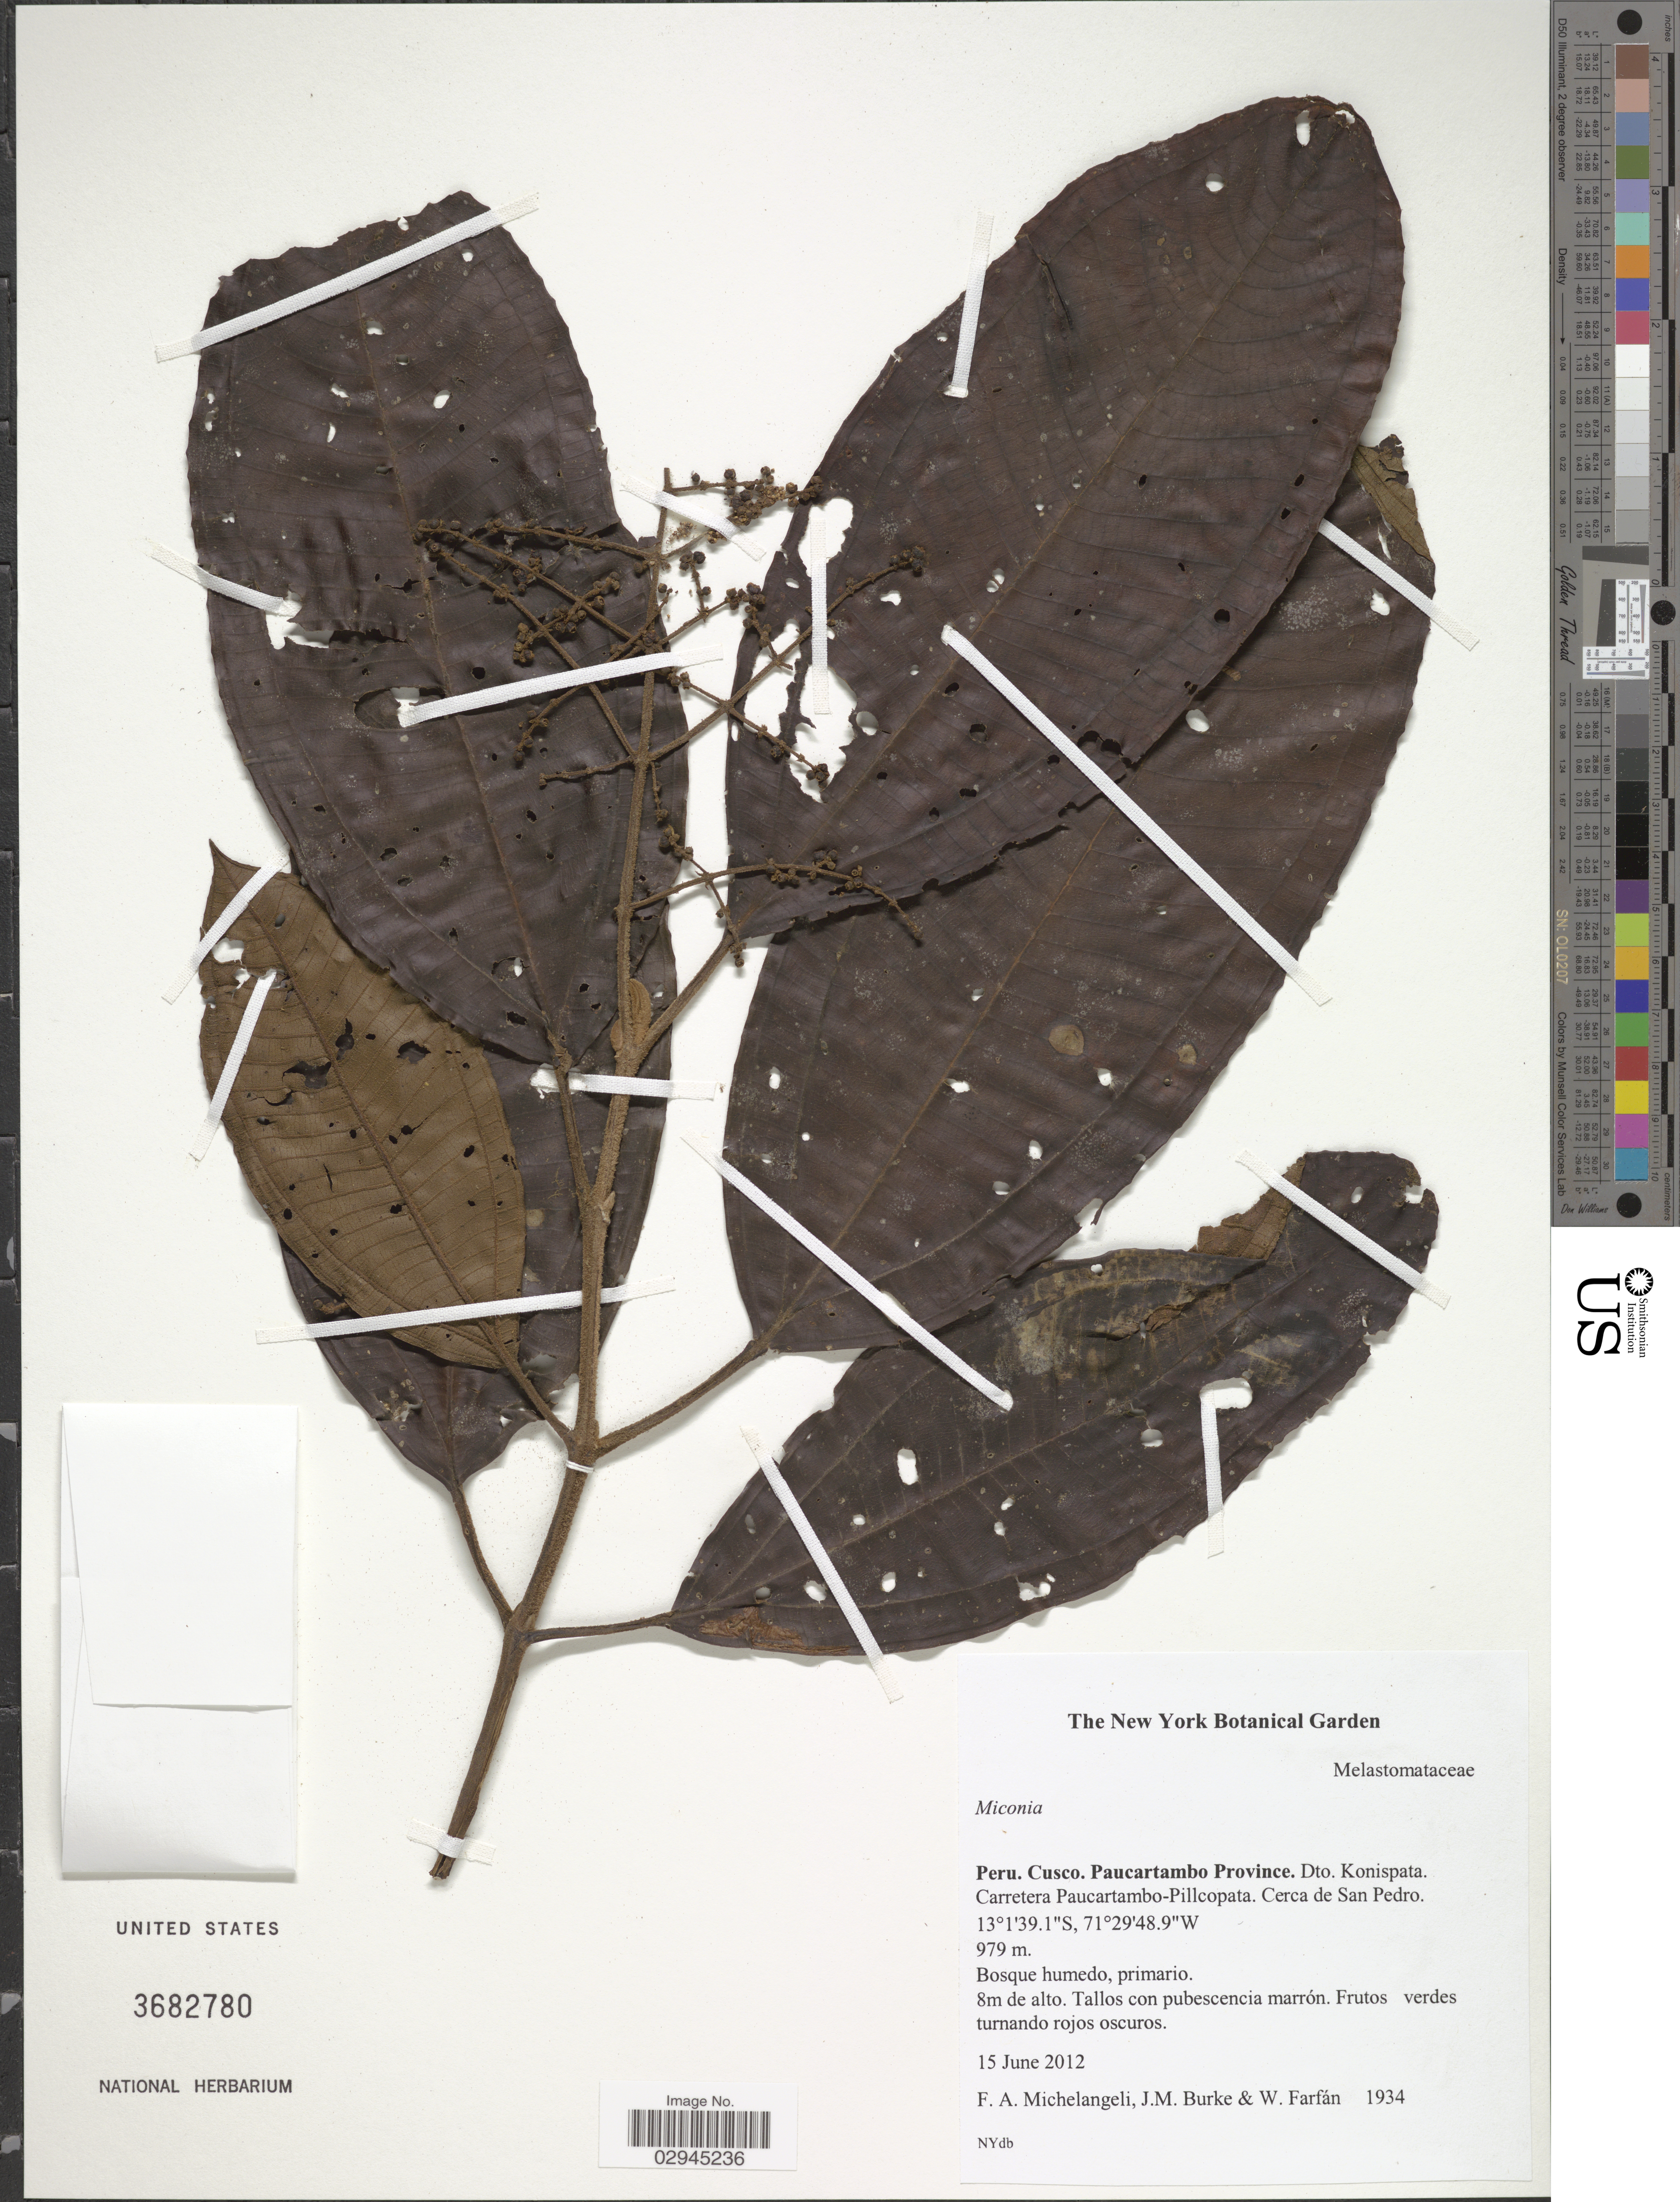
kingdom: Plantae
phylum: Tracheophyta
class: Magnoliopsida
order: Myrtales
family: Melastomataceae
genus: Miconia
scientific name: Miconia sp.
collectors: F. A. Michelangeli, Jac. M. Burke & W. Farfán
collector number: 1934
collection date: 2012-06-15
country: Peru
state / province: Cusco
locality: Paucartambo Province. Dto. Konispata. Carretera Paucartambo-Pillcopata. Cerca de San Pedro.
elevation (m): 979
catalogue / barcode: US 3682780